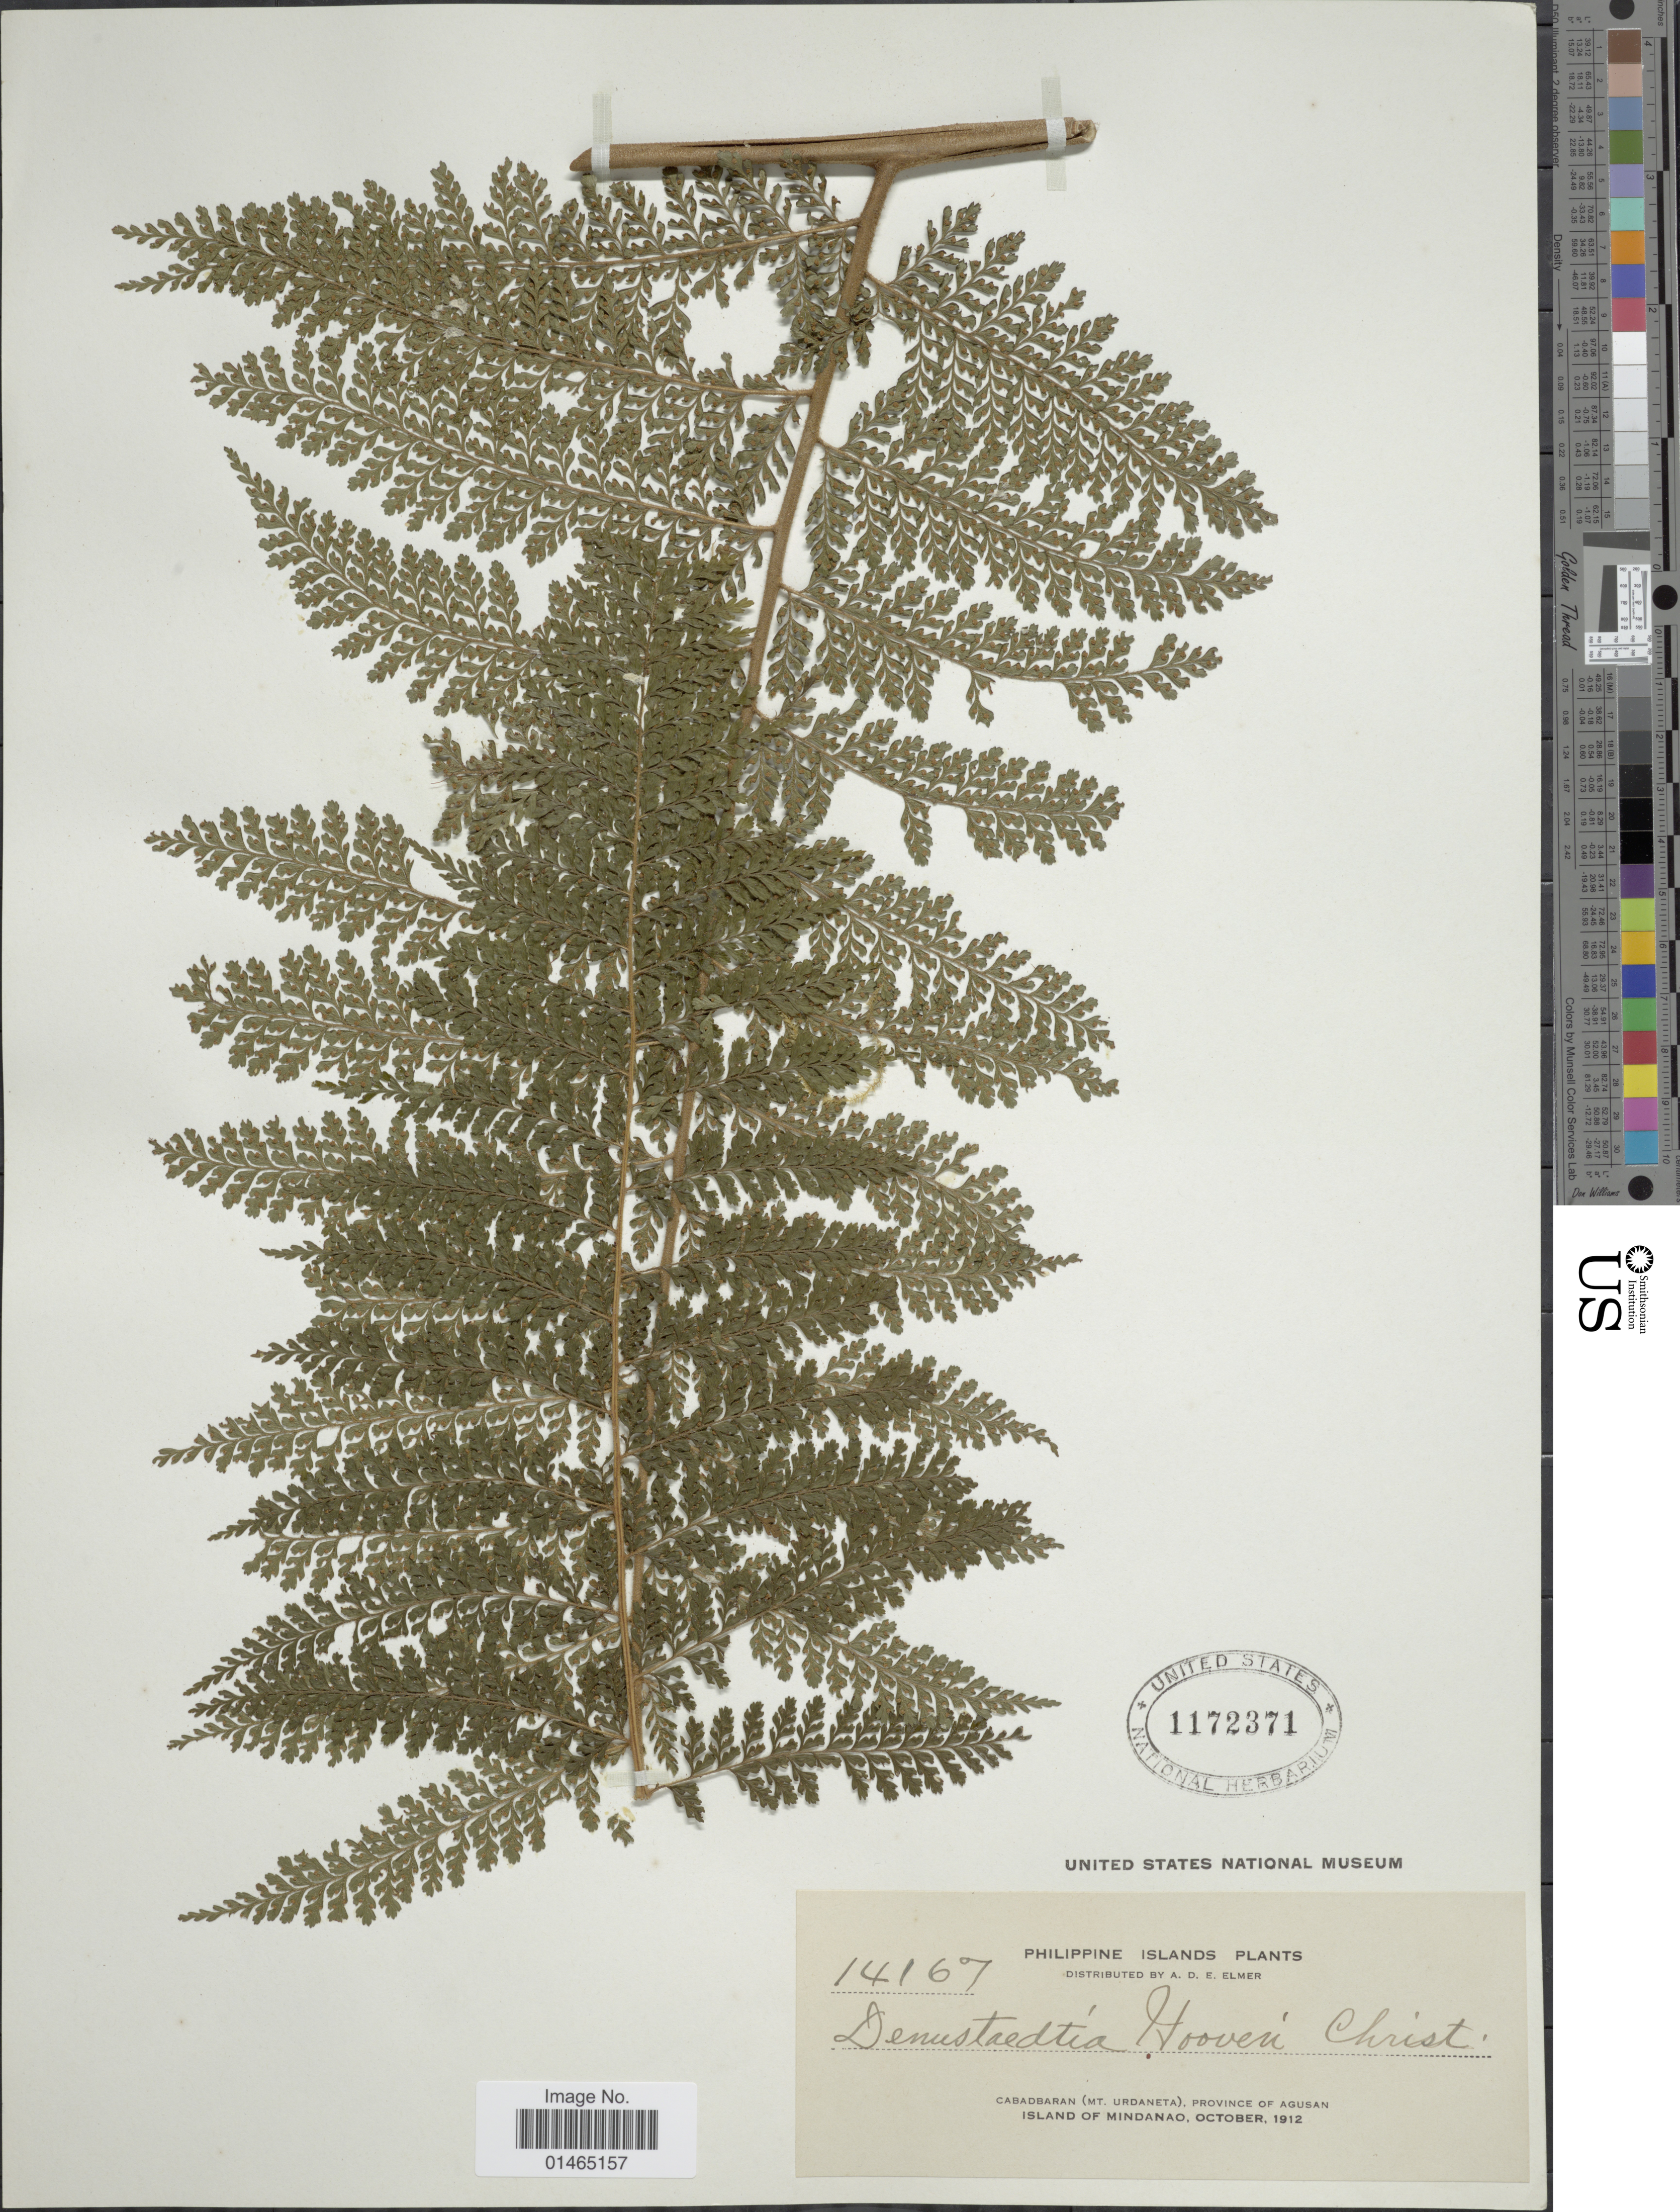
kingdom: Plantae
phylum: Tracheophyta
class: Polypodiopsida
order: Polypodiales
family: Dennstaedtiaceae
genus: Dennstaedtia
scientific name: Dennstaedtia hooveri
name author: Christ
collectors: A. D. E. Elmer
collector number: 14167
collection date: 1912-10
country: Philippines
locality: Cabadbaran (Mt. Urdaneta), Province of Agusan. Island of Mindanao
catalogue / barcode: US 1172371